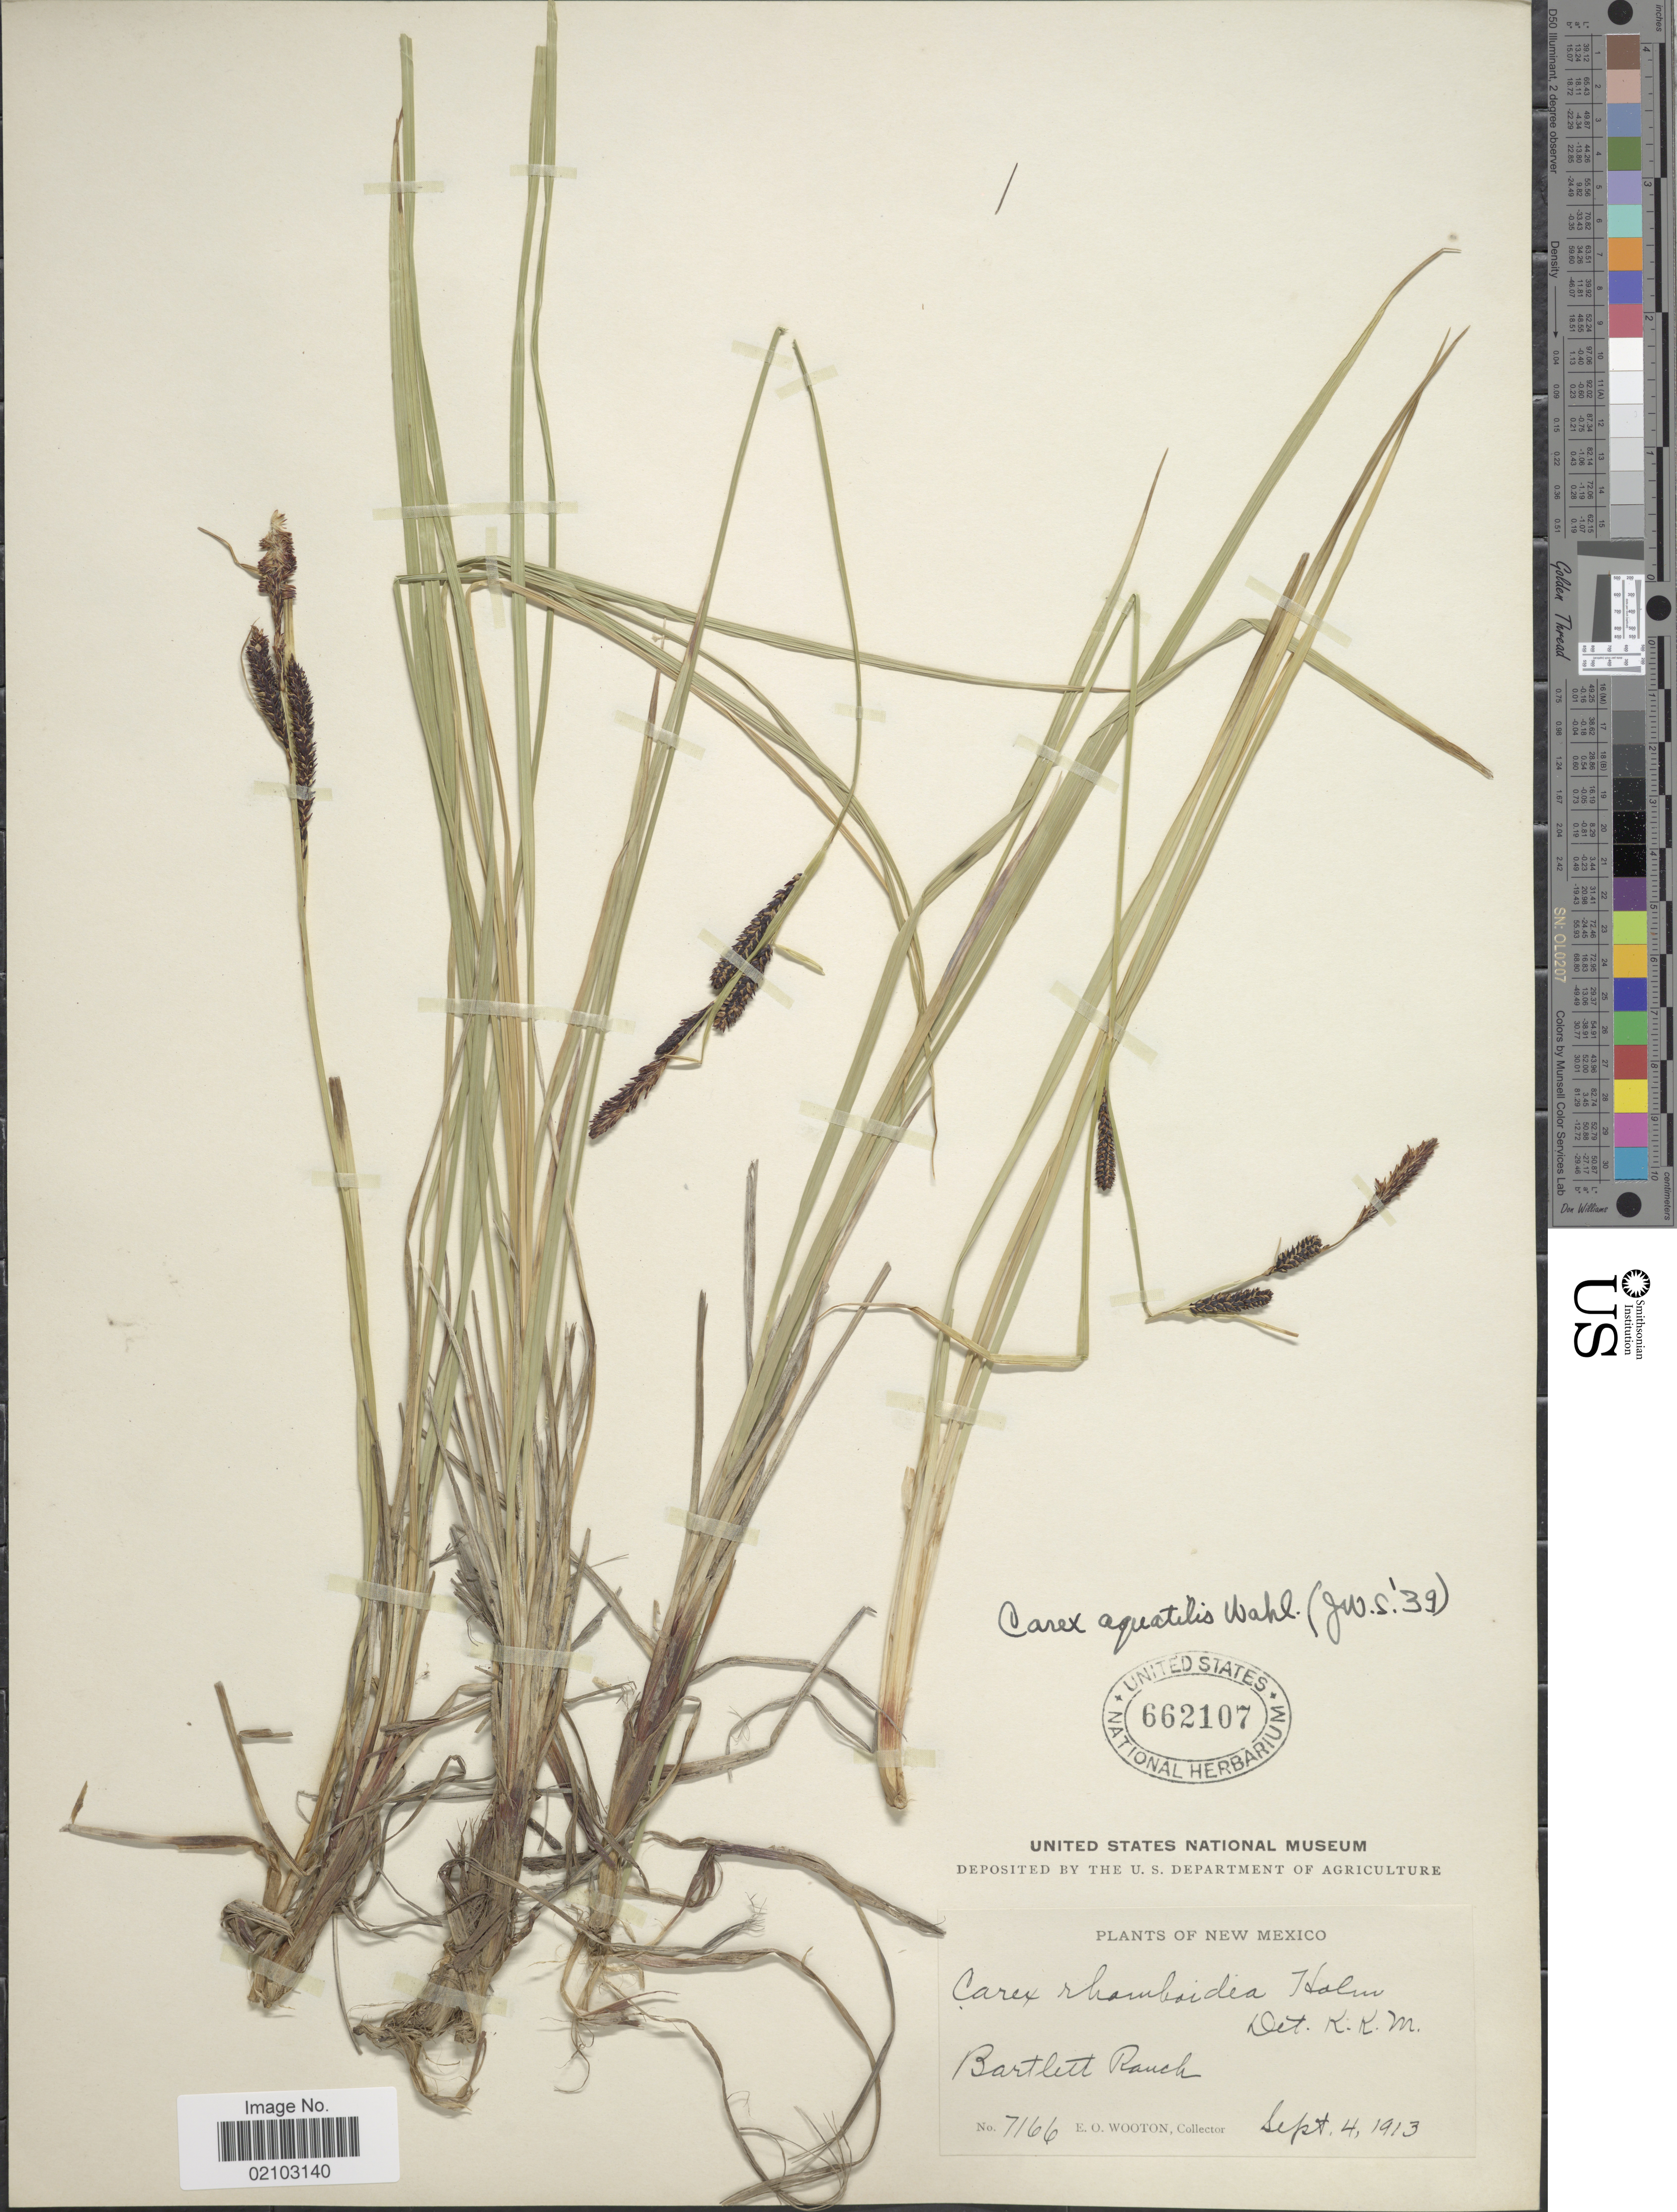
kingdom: Plantae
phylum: Tracheophyta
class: Liliopsida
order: Poales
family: Cyperaceae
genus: Carex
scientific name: Carex aquatilis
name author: Wahlenb.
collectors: E. O. Wooton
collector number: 7166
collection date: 1913-09-04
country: United States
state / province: New Mexico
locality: Bartlett Ranch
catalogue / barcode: US 662107